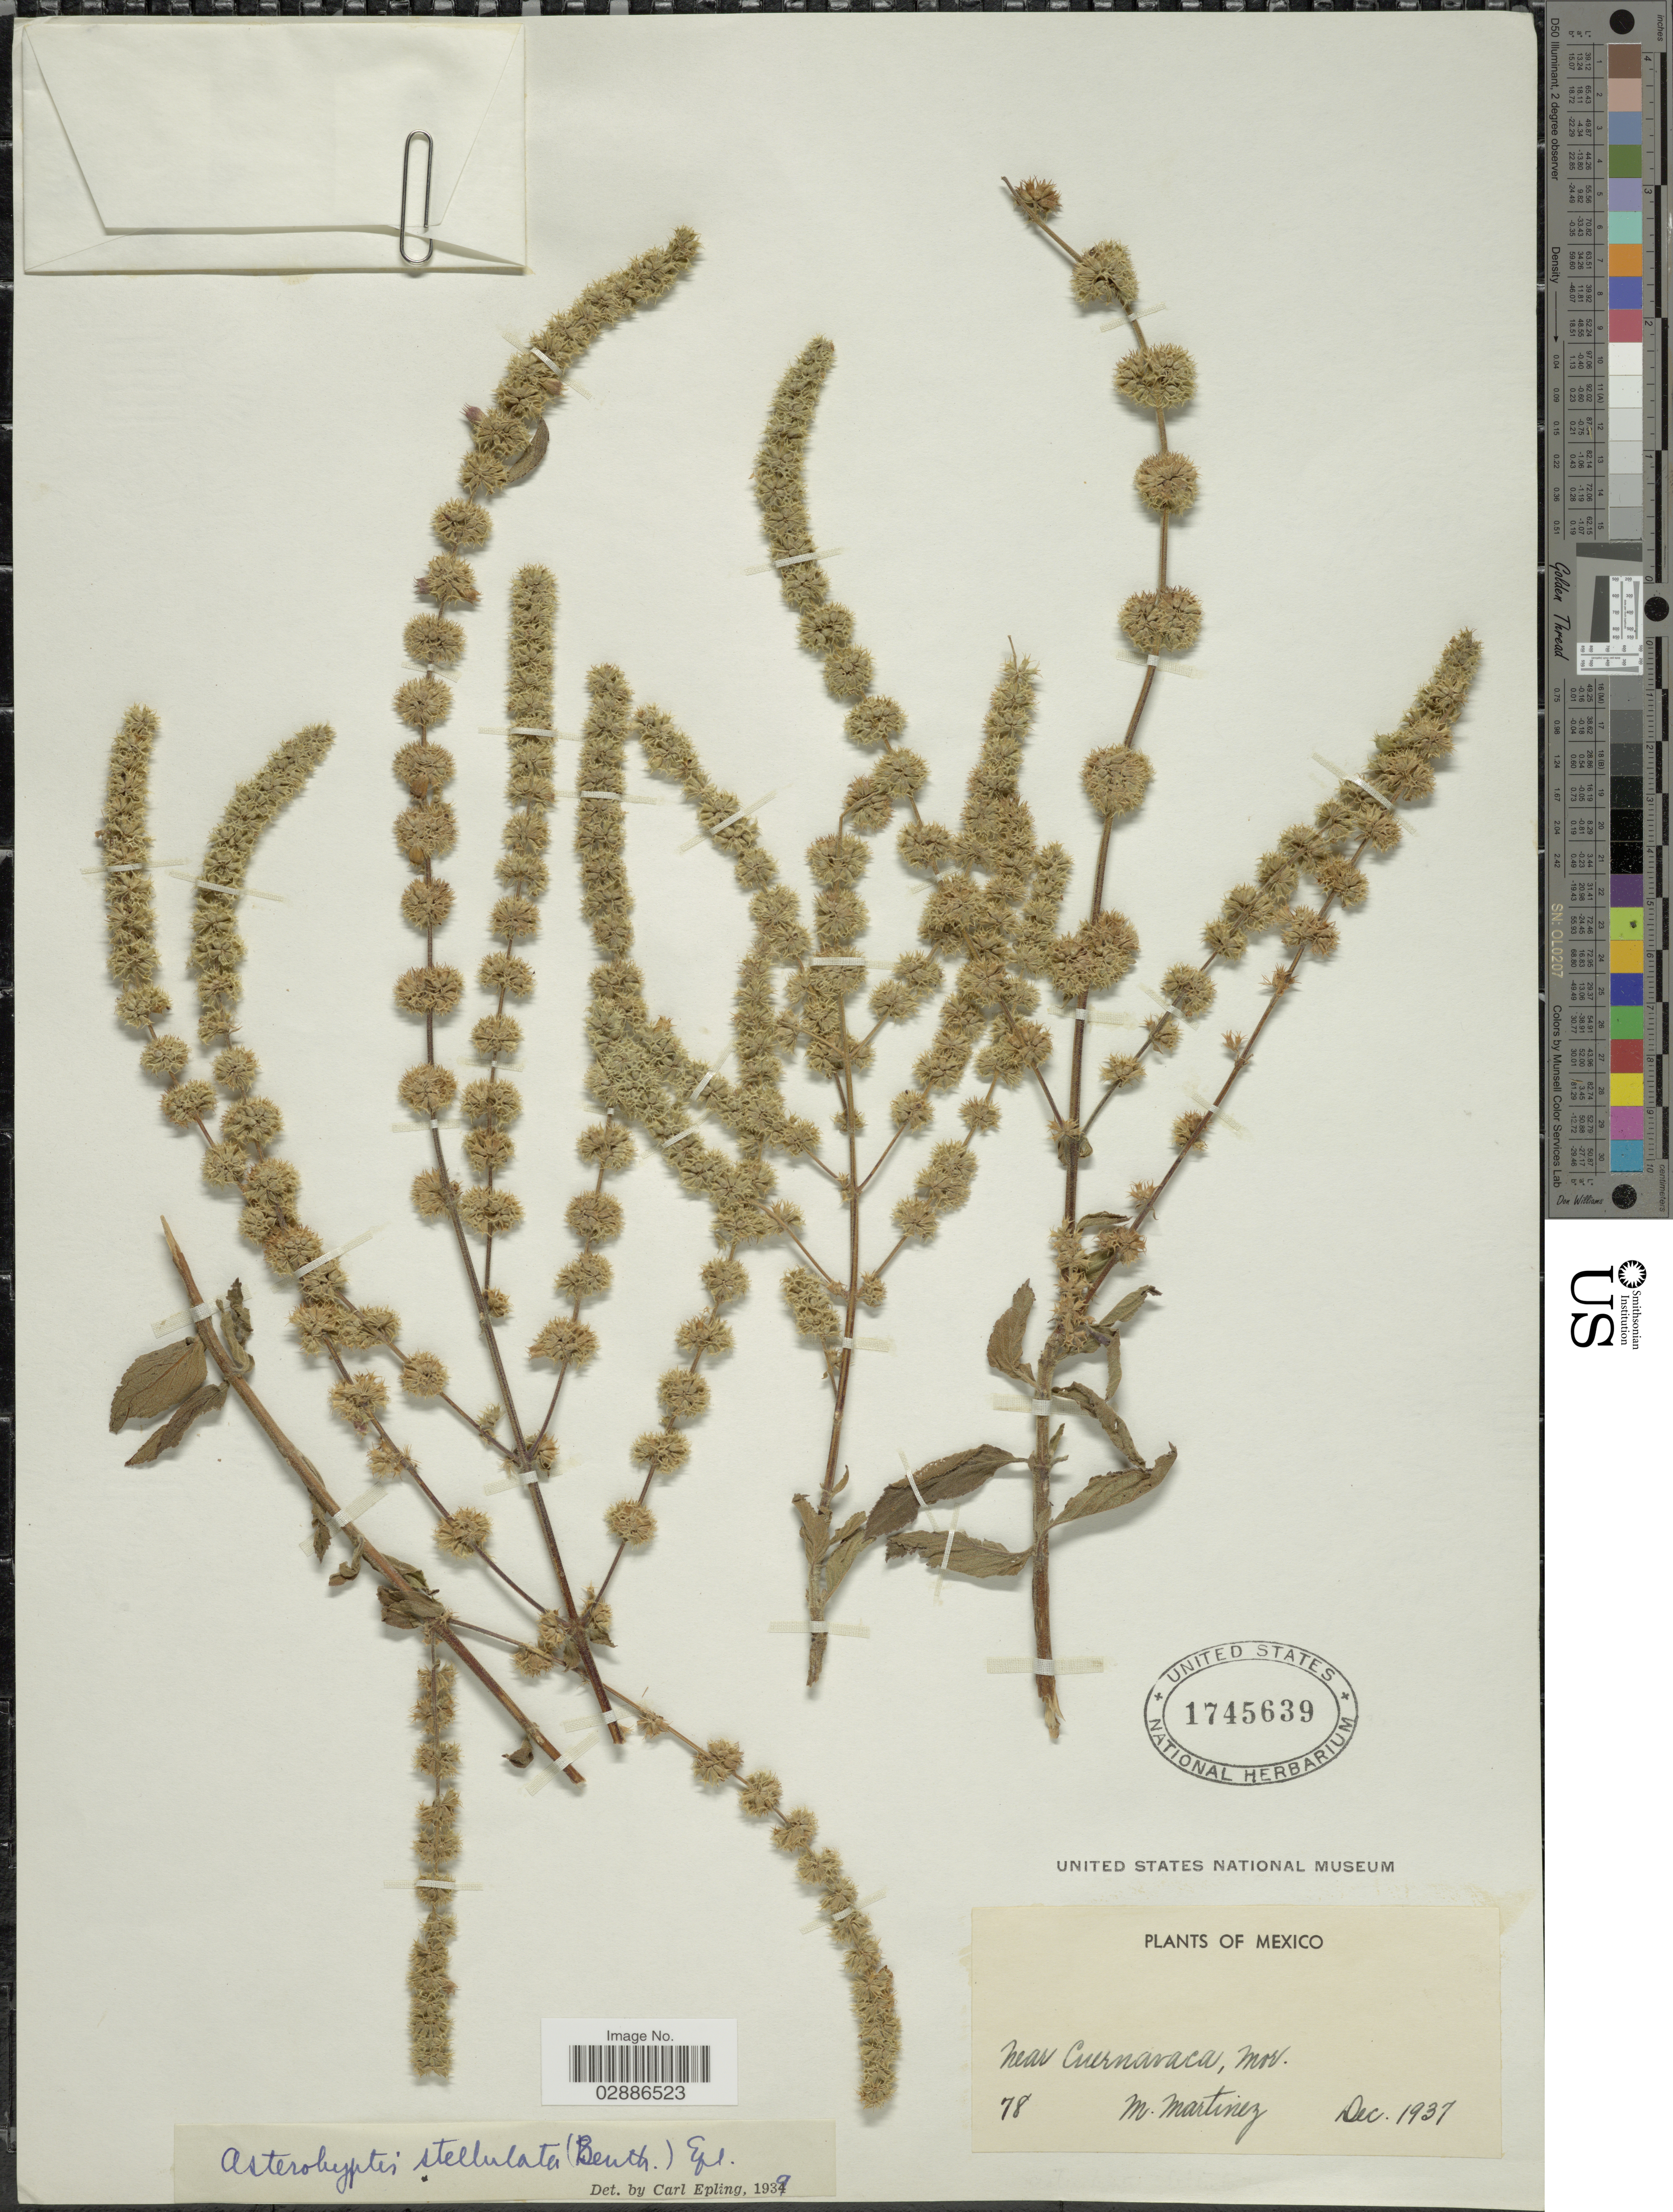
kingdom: Plantae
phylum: Tracheophyta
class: Magnoliopsida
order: Lamiales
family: Lamiaceae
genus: Asterohyptis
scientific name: Asterohyptis stellulata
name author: (Benth.) Epling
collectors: M. Martínez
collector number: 78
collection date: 1937-12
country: Mexico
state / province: Morelos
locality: Near Cuernavaca, Mor.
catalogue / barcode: US 1745639